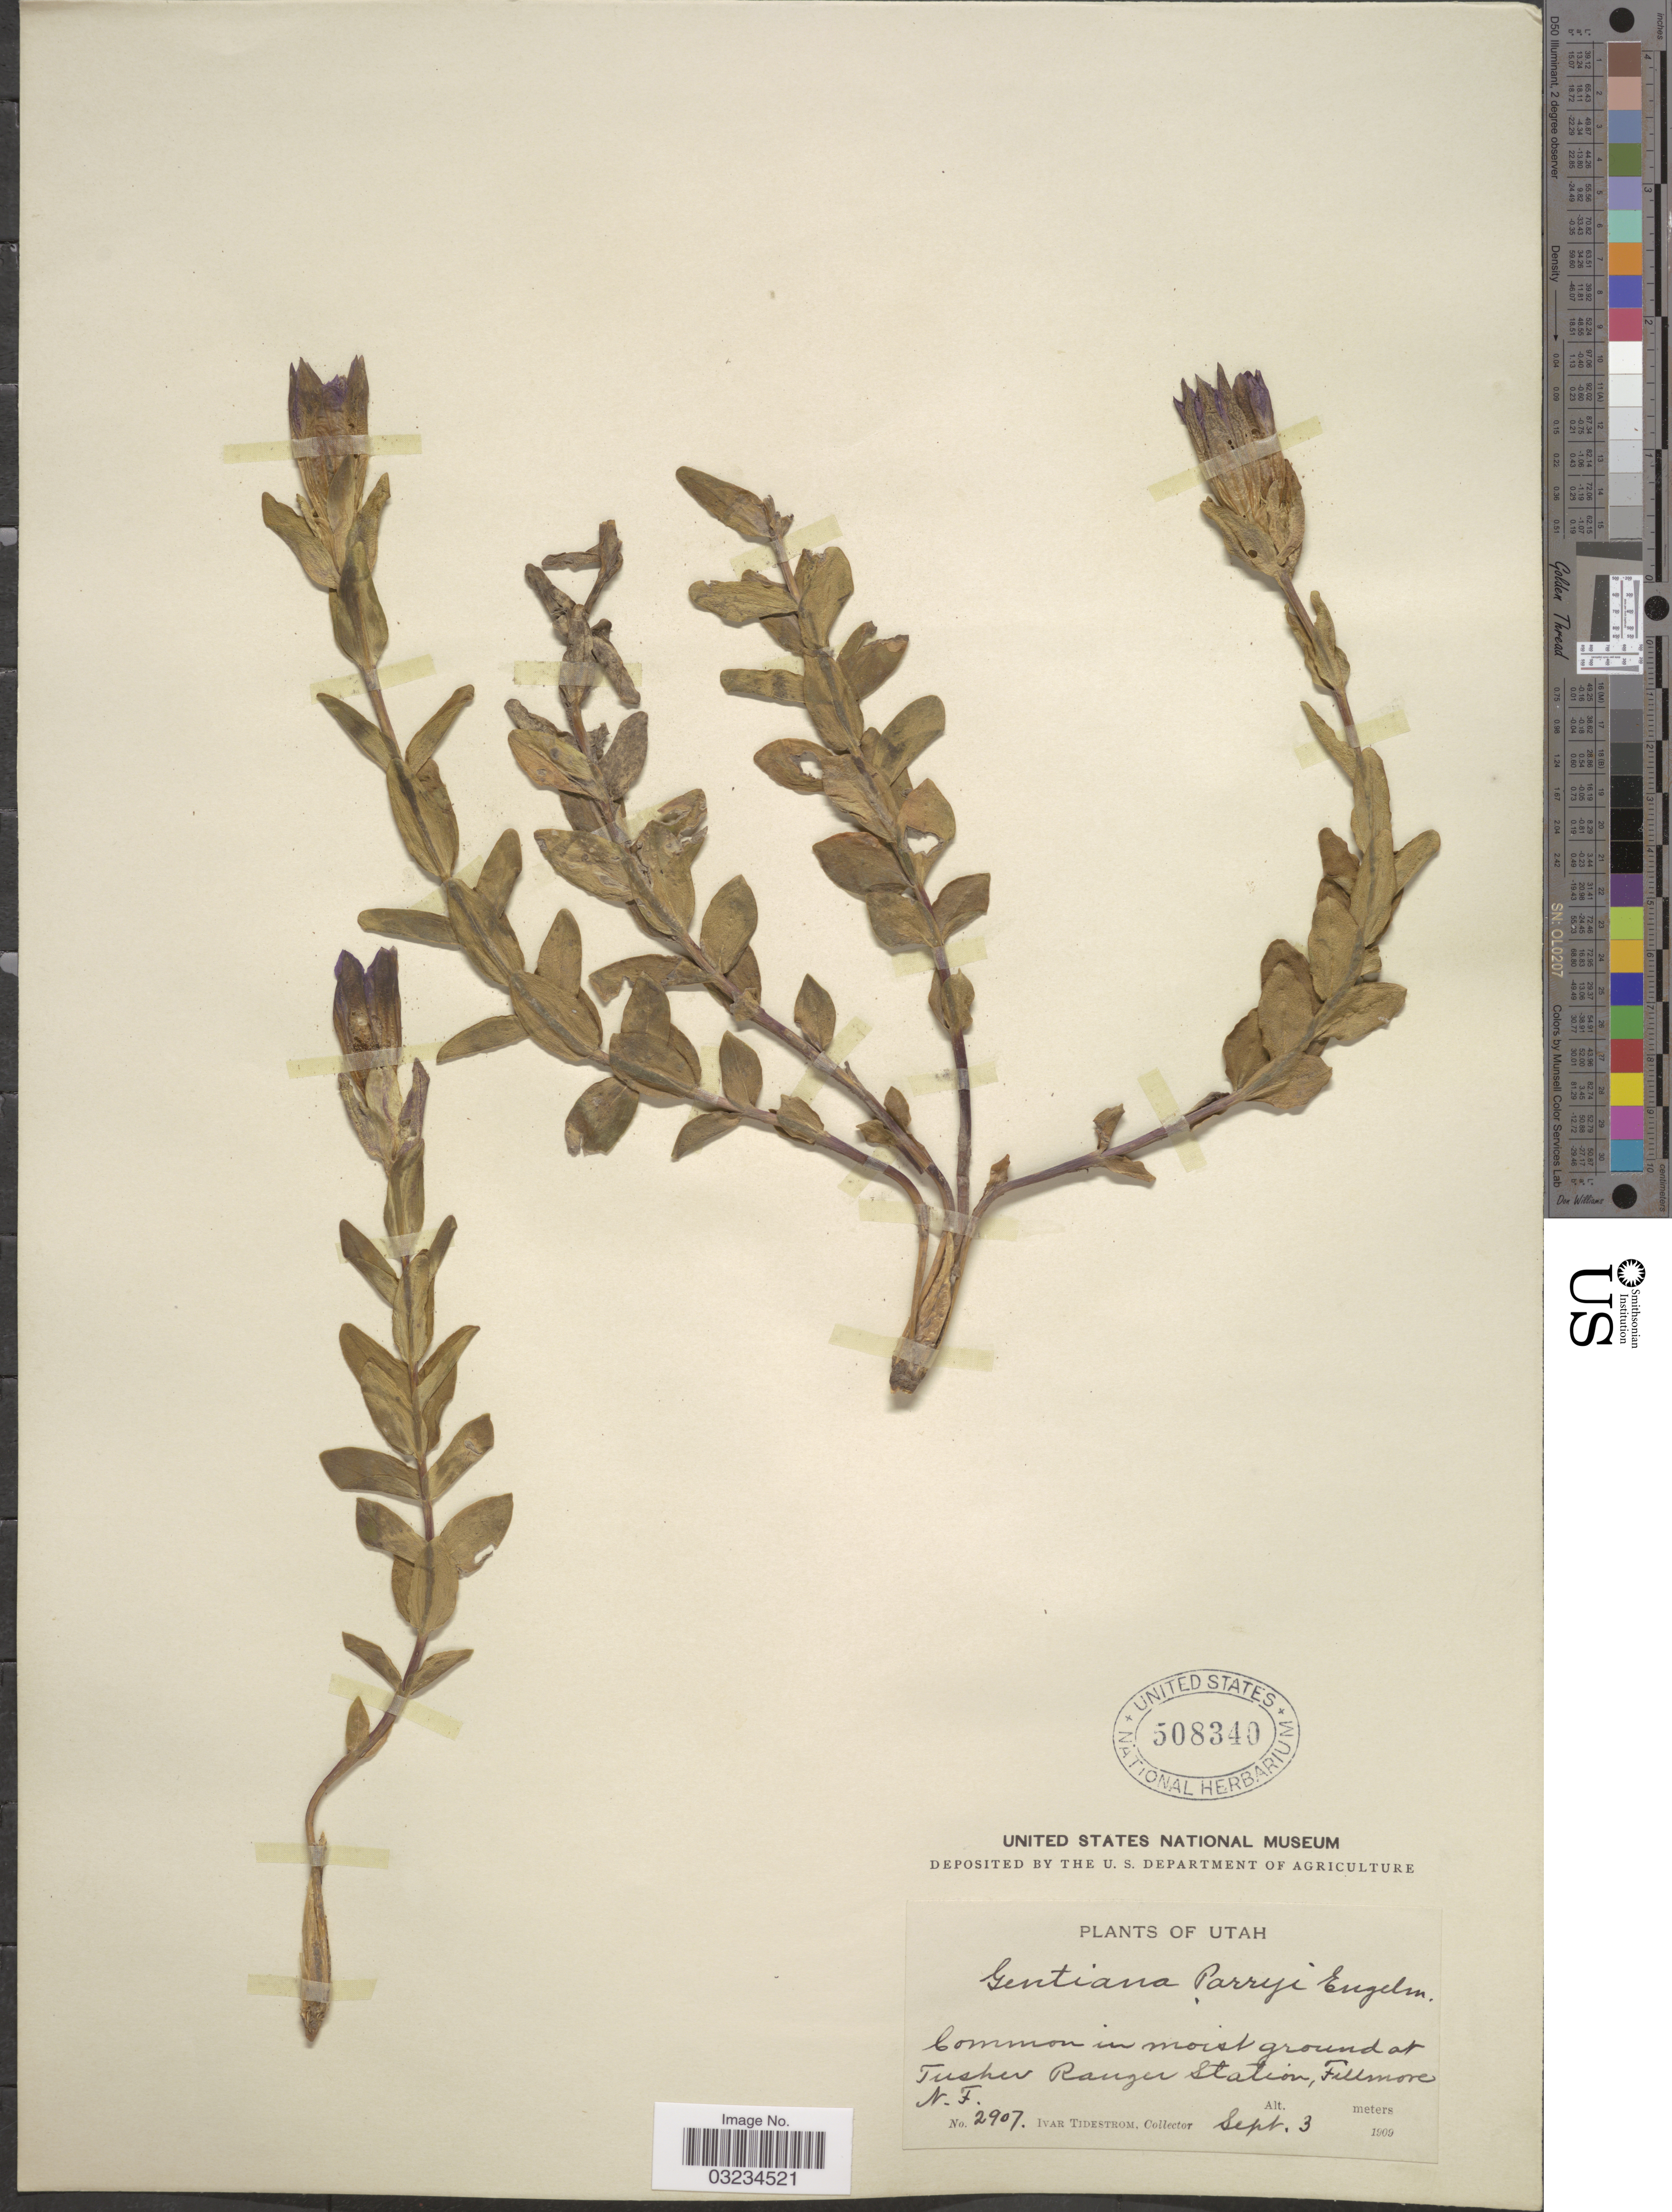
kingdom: Plantae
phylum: Tracheophyta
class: Magnoliopsida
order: Gentianales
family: Gentianaceae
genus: Gentiana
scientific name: Gentiana parryi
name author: Engelm.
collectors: I. F. Tidestrom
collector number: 2907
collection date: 1909-09-03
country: United States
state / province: Utah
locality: In moist ground at Tusher Ranger Station, Fillmore N.F.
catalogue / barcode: US 508340